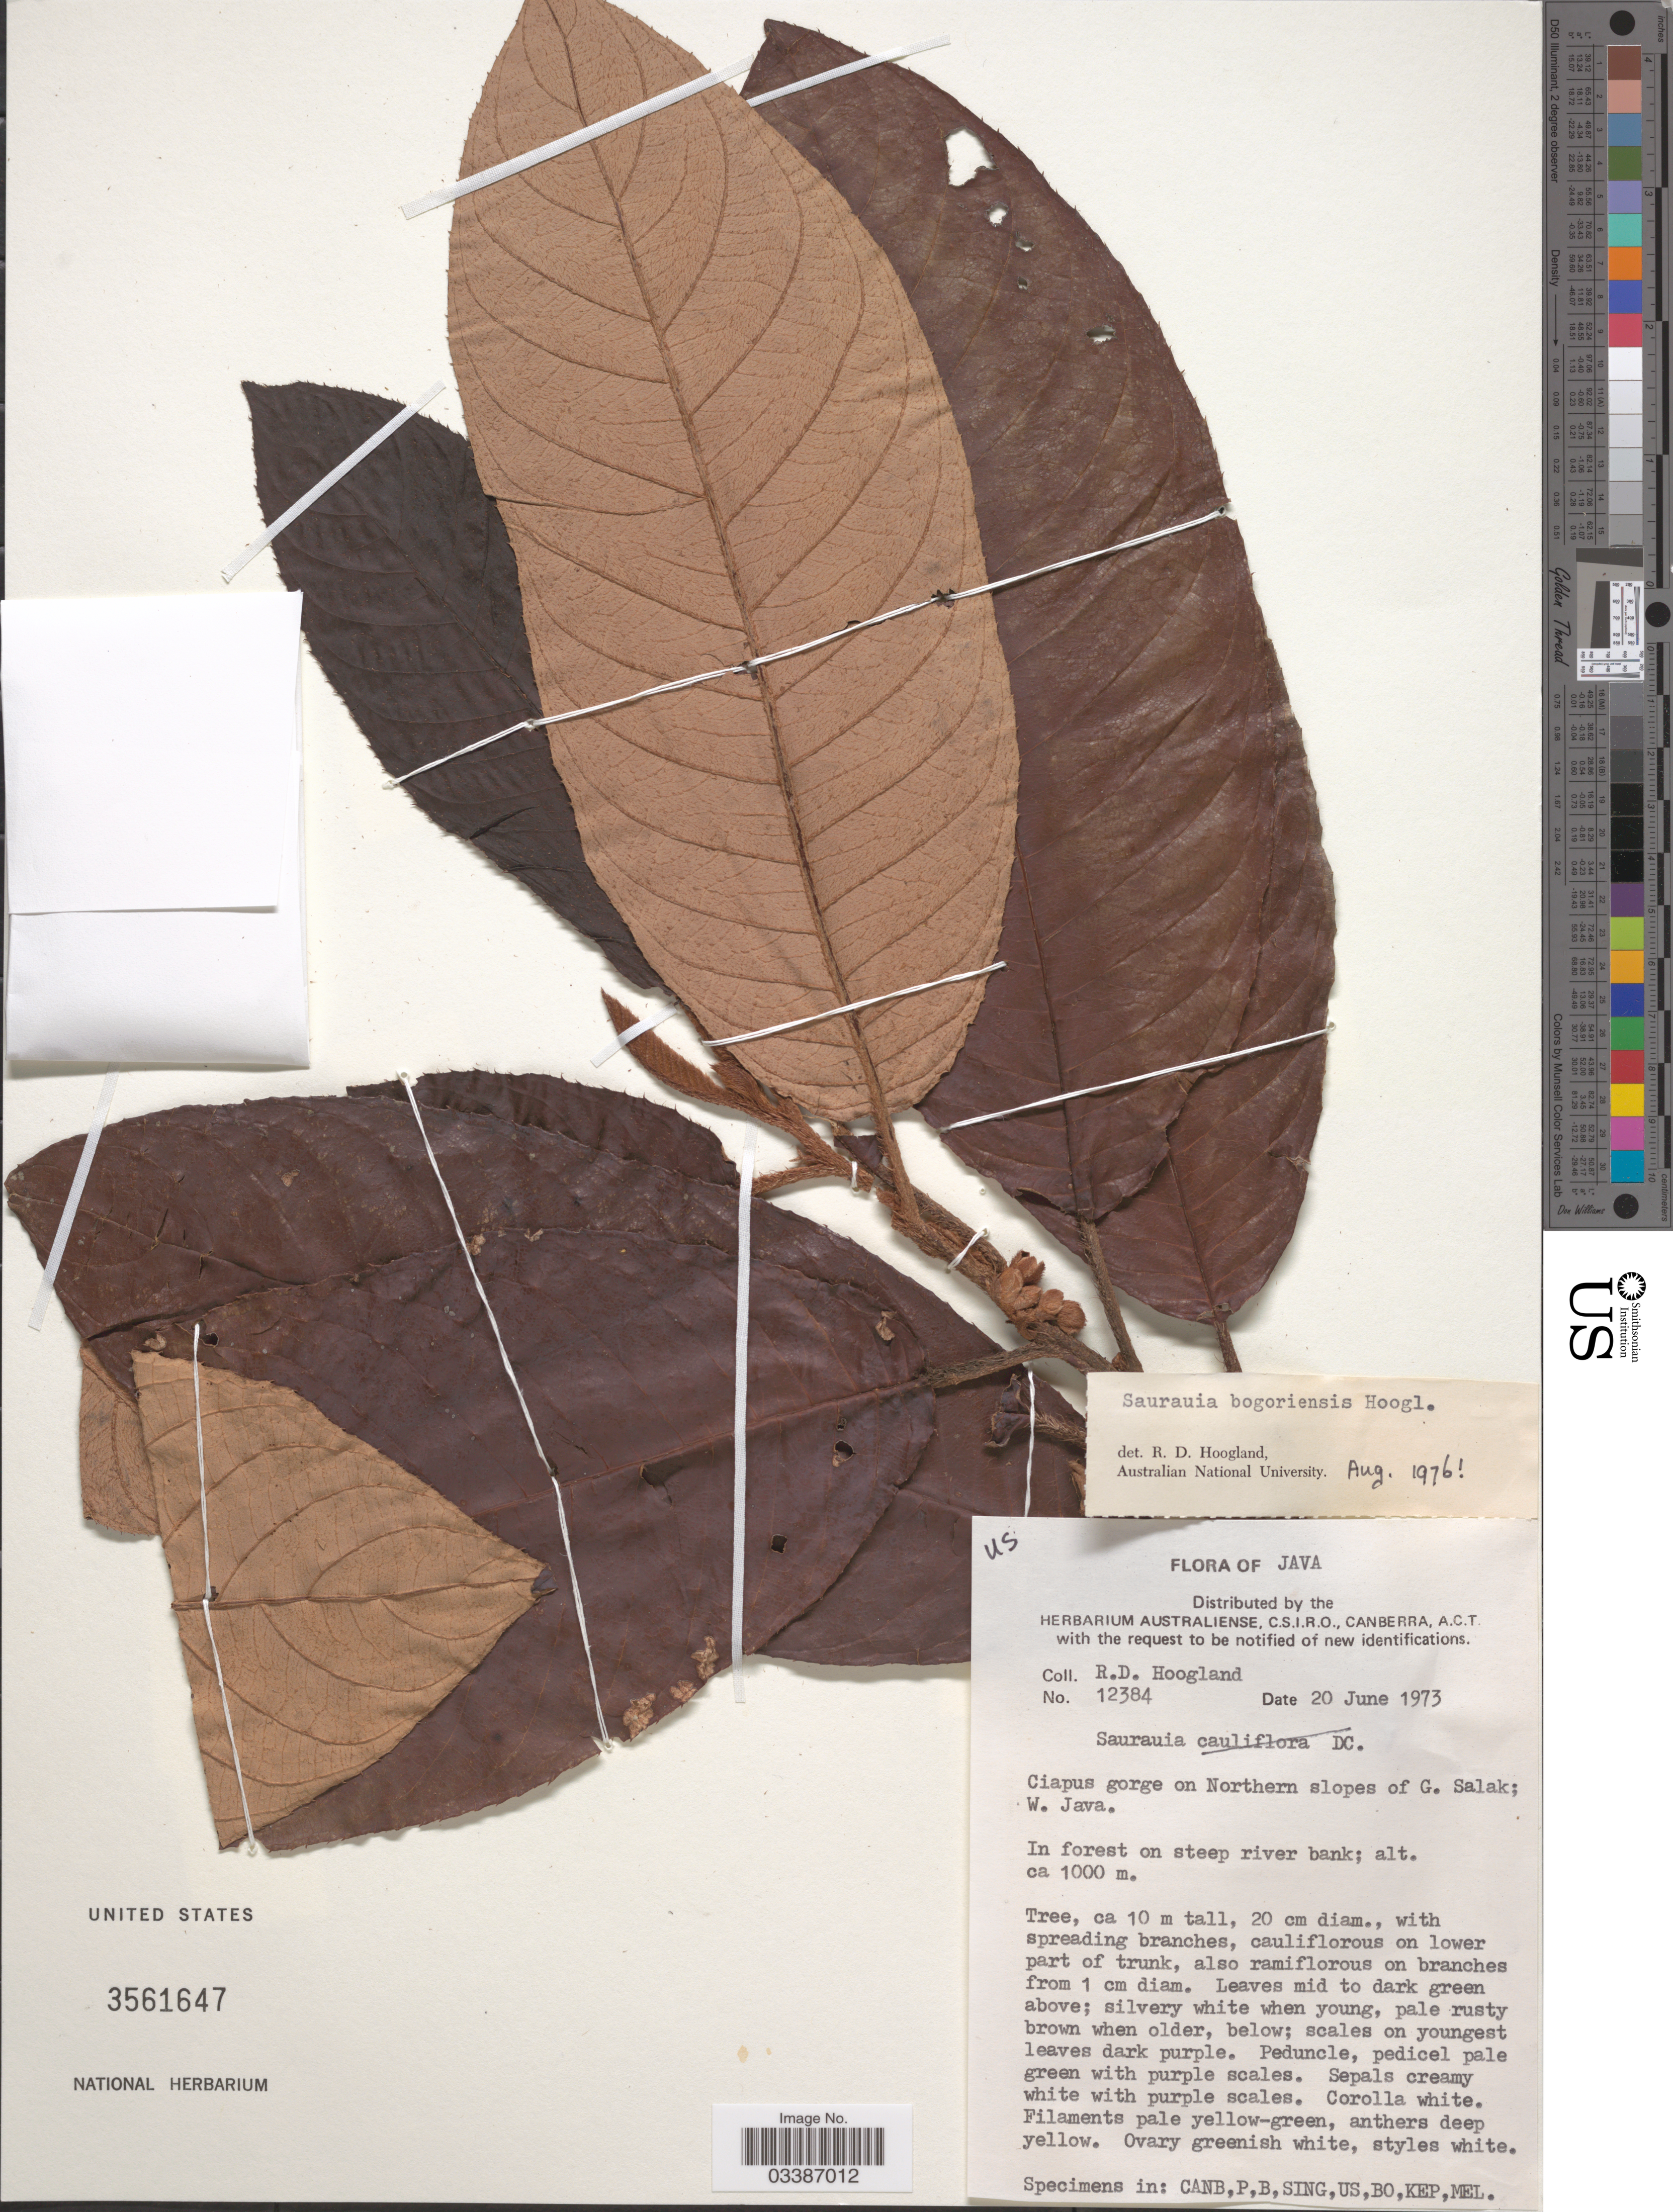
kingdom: Plantae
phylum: Tracheophyta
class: Magnoliopsida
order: Ericales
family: Actinidiaceae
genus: Saurauia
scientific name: Saurauia bogoriensis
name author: Hoogland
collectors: R. D. Hoogland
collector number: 12384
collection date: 1973-06-20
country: Indonesia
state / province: Java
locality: Ciapus gorge on Northern slopes of G. Salak; W. Java.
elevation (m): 1000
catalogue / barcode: US 3561647